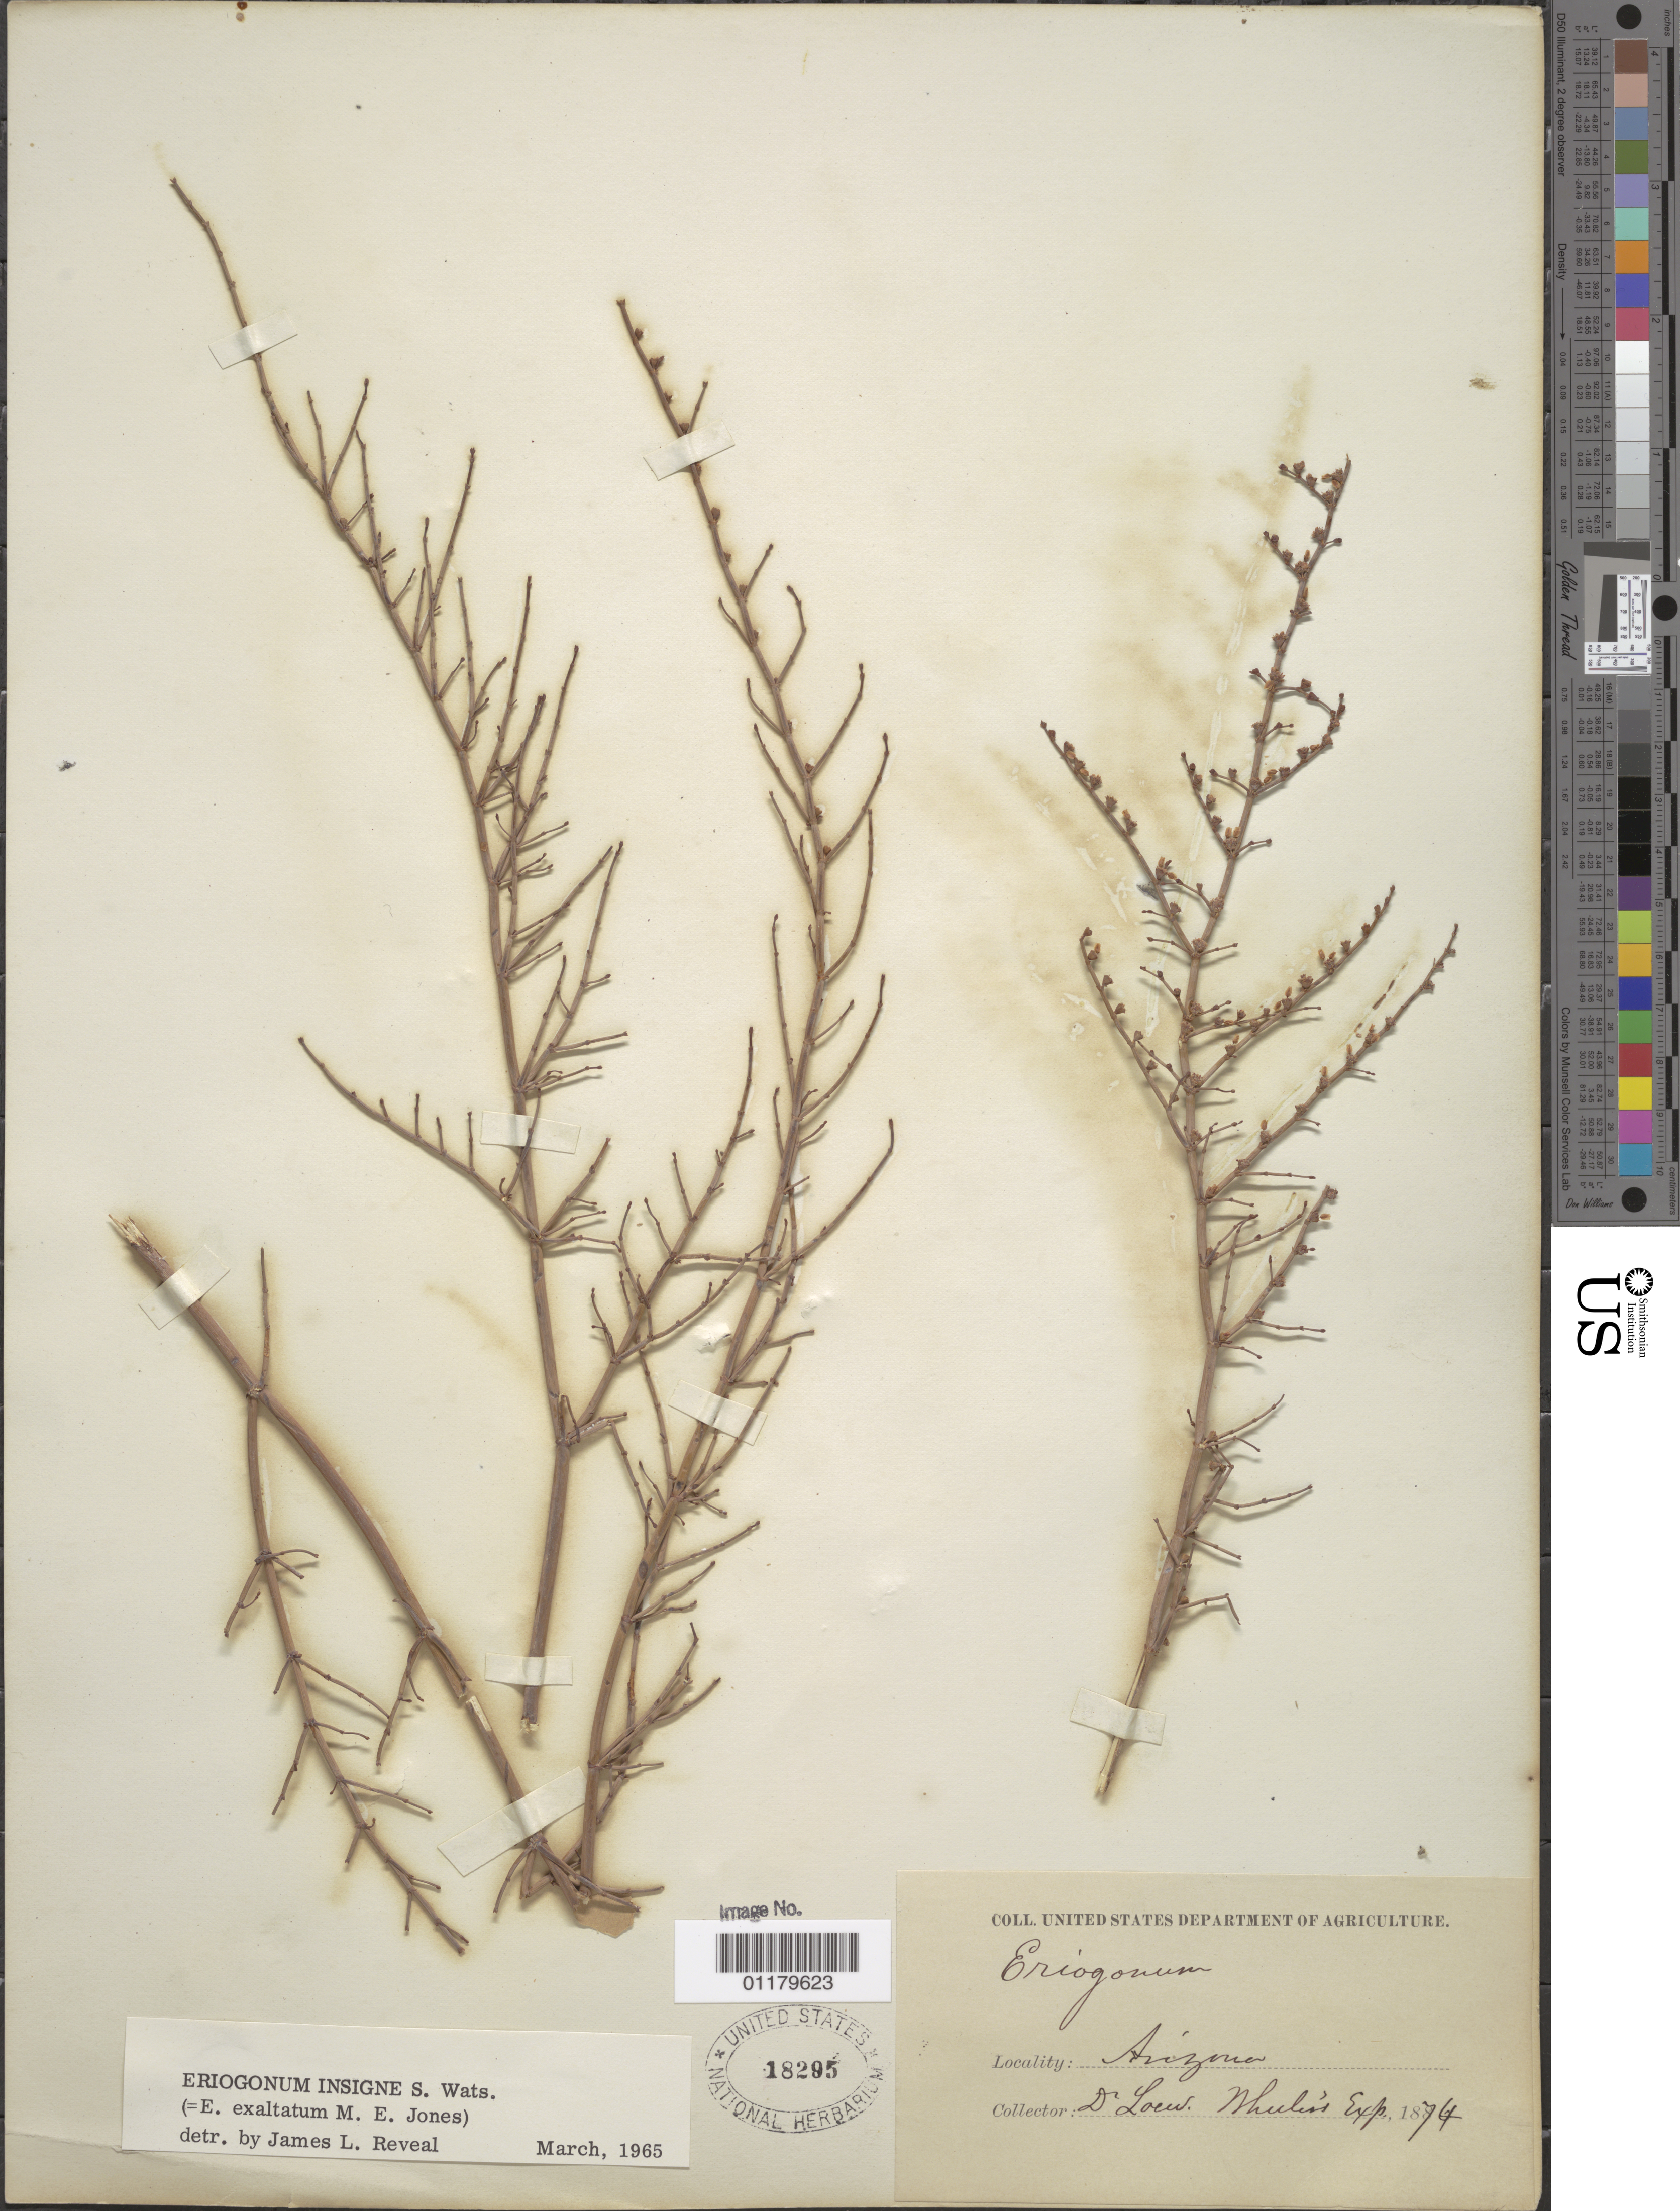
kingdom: Plantae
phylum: Tracheophyta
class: Magnoliopsida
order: Caryophyllales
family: Polygonaceae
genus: Eriogonum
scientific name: Eriogonum exaltatum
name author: M.E. Jones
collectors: D. Loew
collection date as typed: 1874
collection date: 1874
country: United States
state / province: Arizona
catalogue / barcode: US 18295